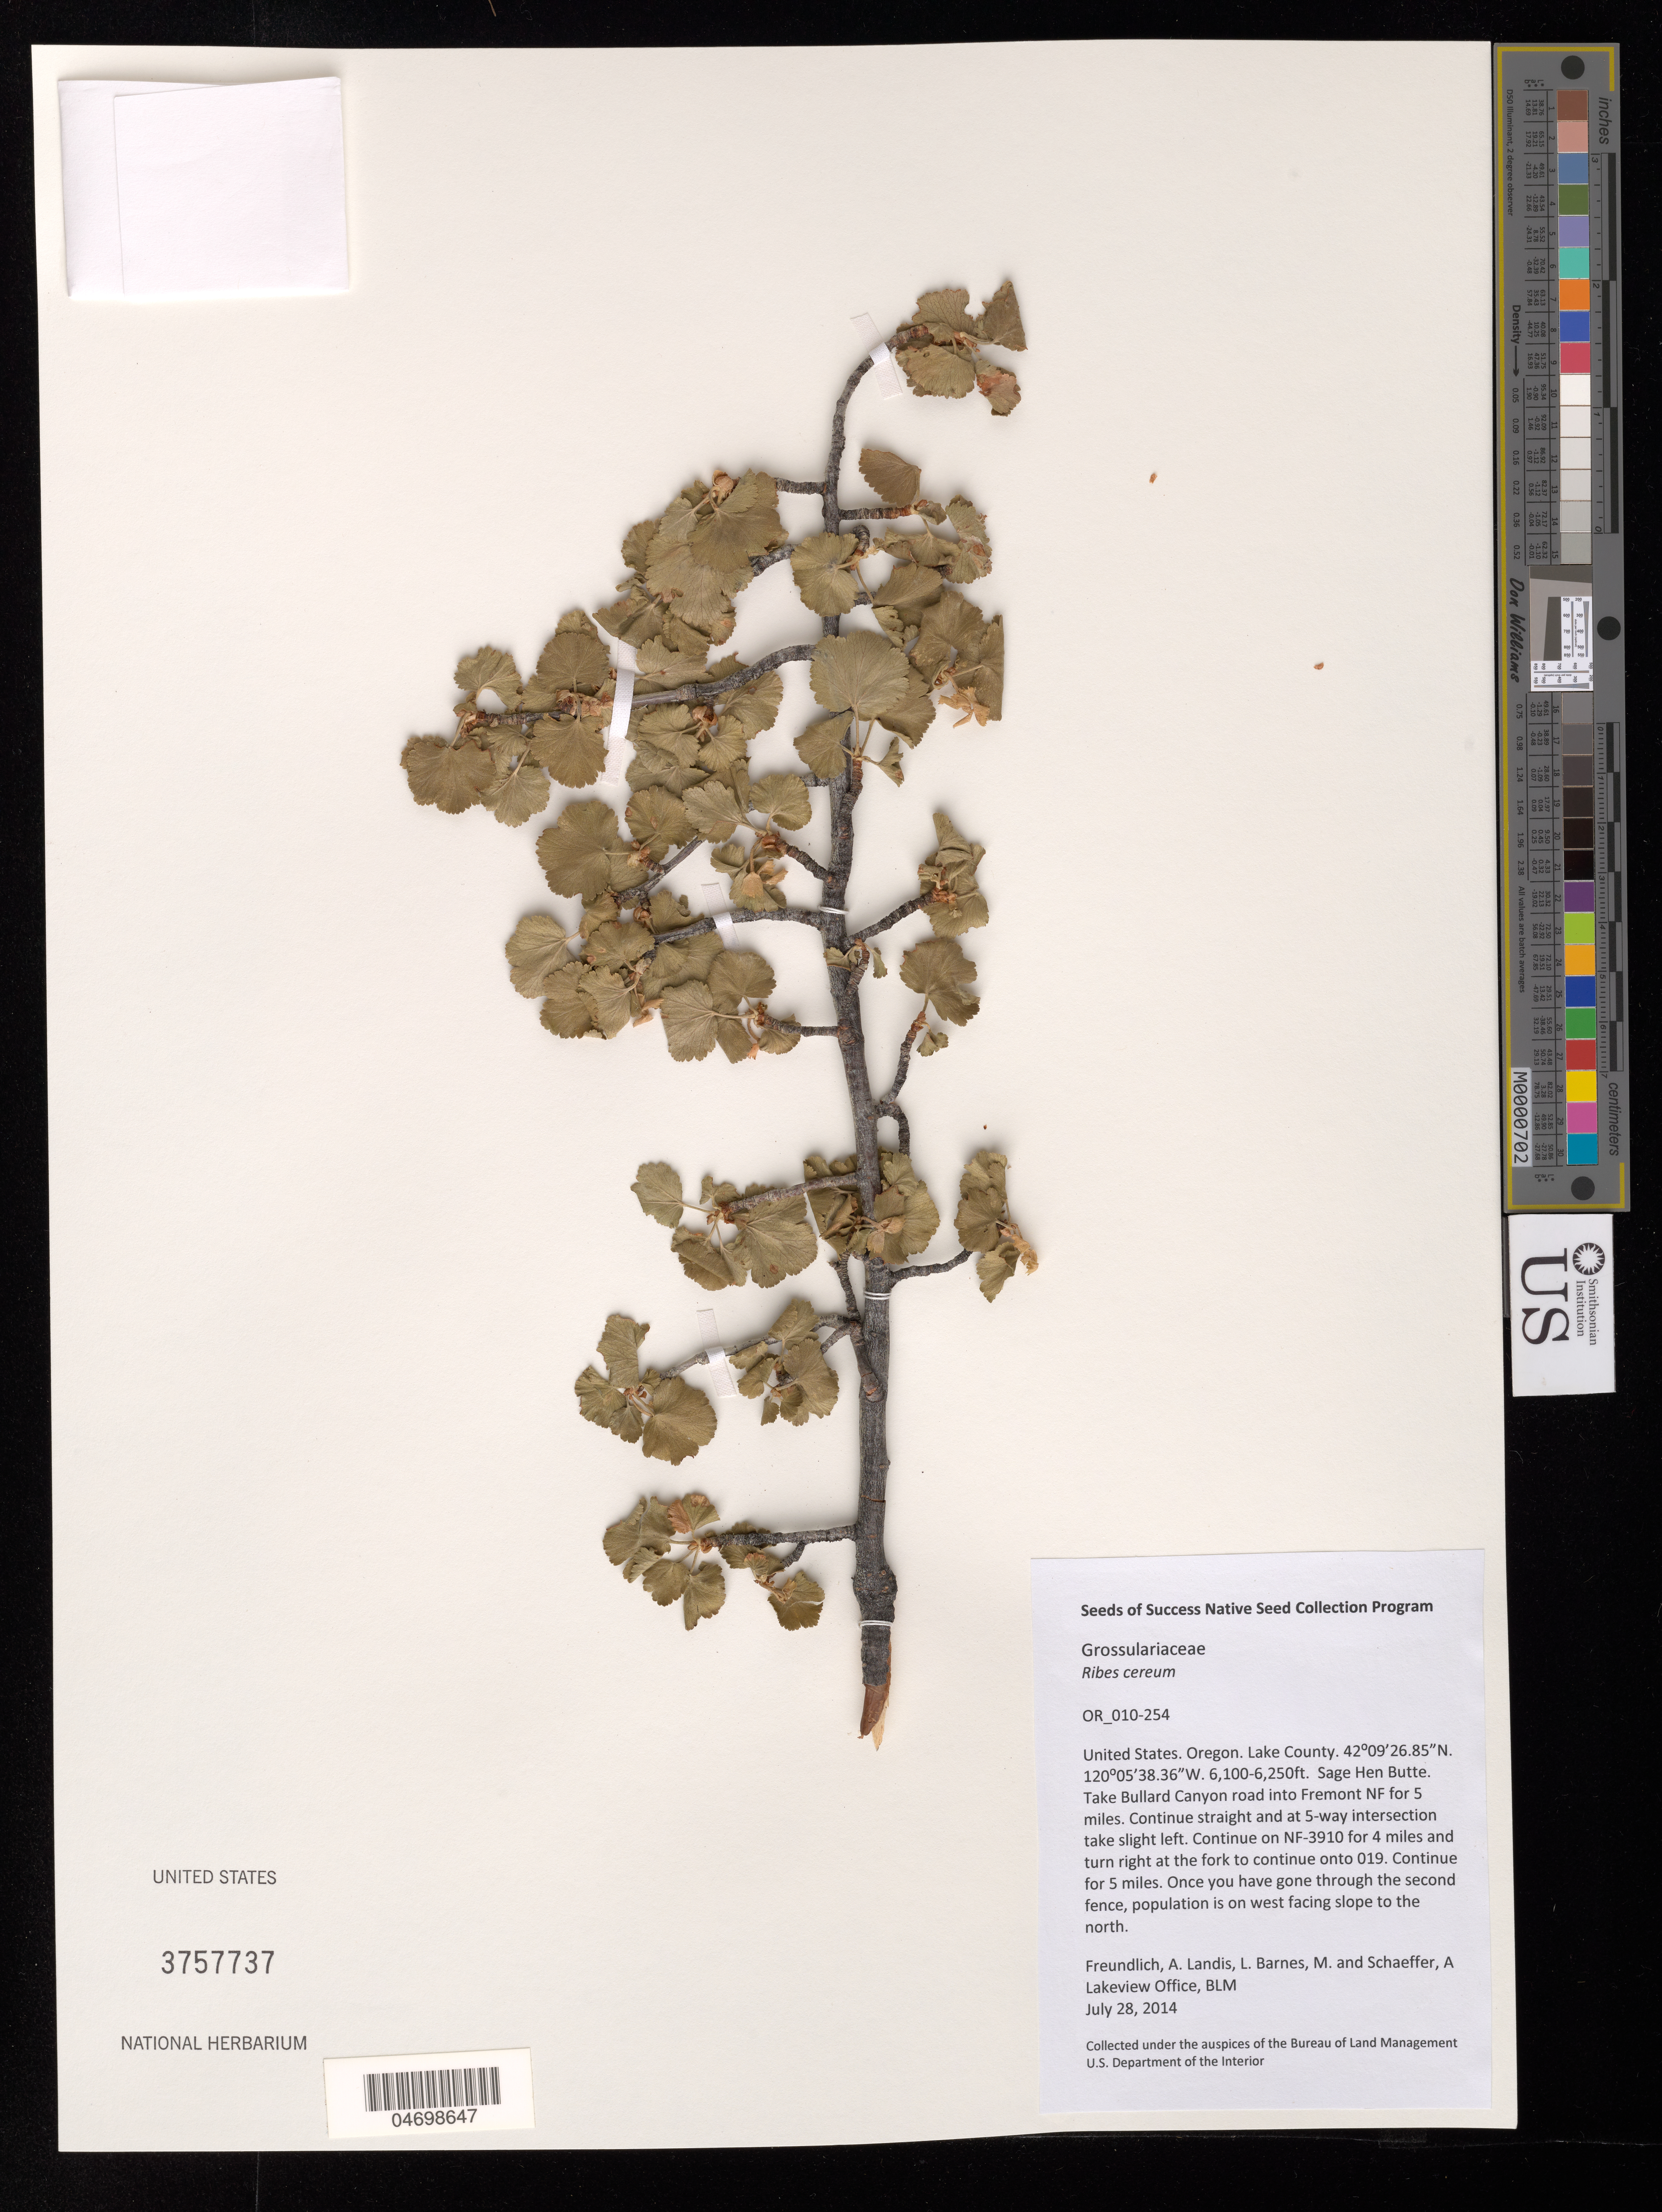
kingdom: Plantae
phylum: Tracheophyta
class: Magnoliopsida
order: Saxifragales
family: Grossulariaceae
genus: Ribes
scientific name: Ribes cereum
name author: Douglas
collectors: A. Freundlich, L. Landis, M. Barnes & A. Schaeffer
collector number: OR-010-254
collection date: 2014-07-28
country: United States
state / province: Oregon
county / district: Lake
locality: Sage Hen Butte.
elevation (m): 1859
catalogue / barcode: US 3757737